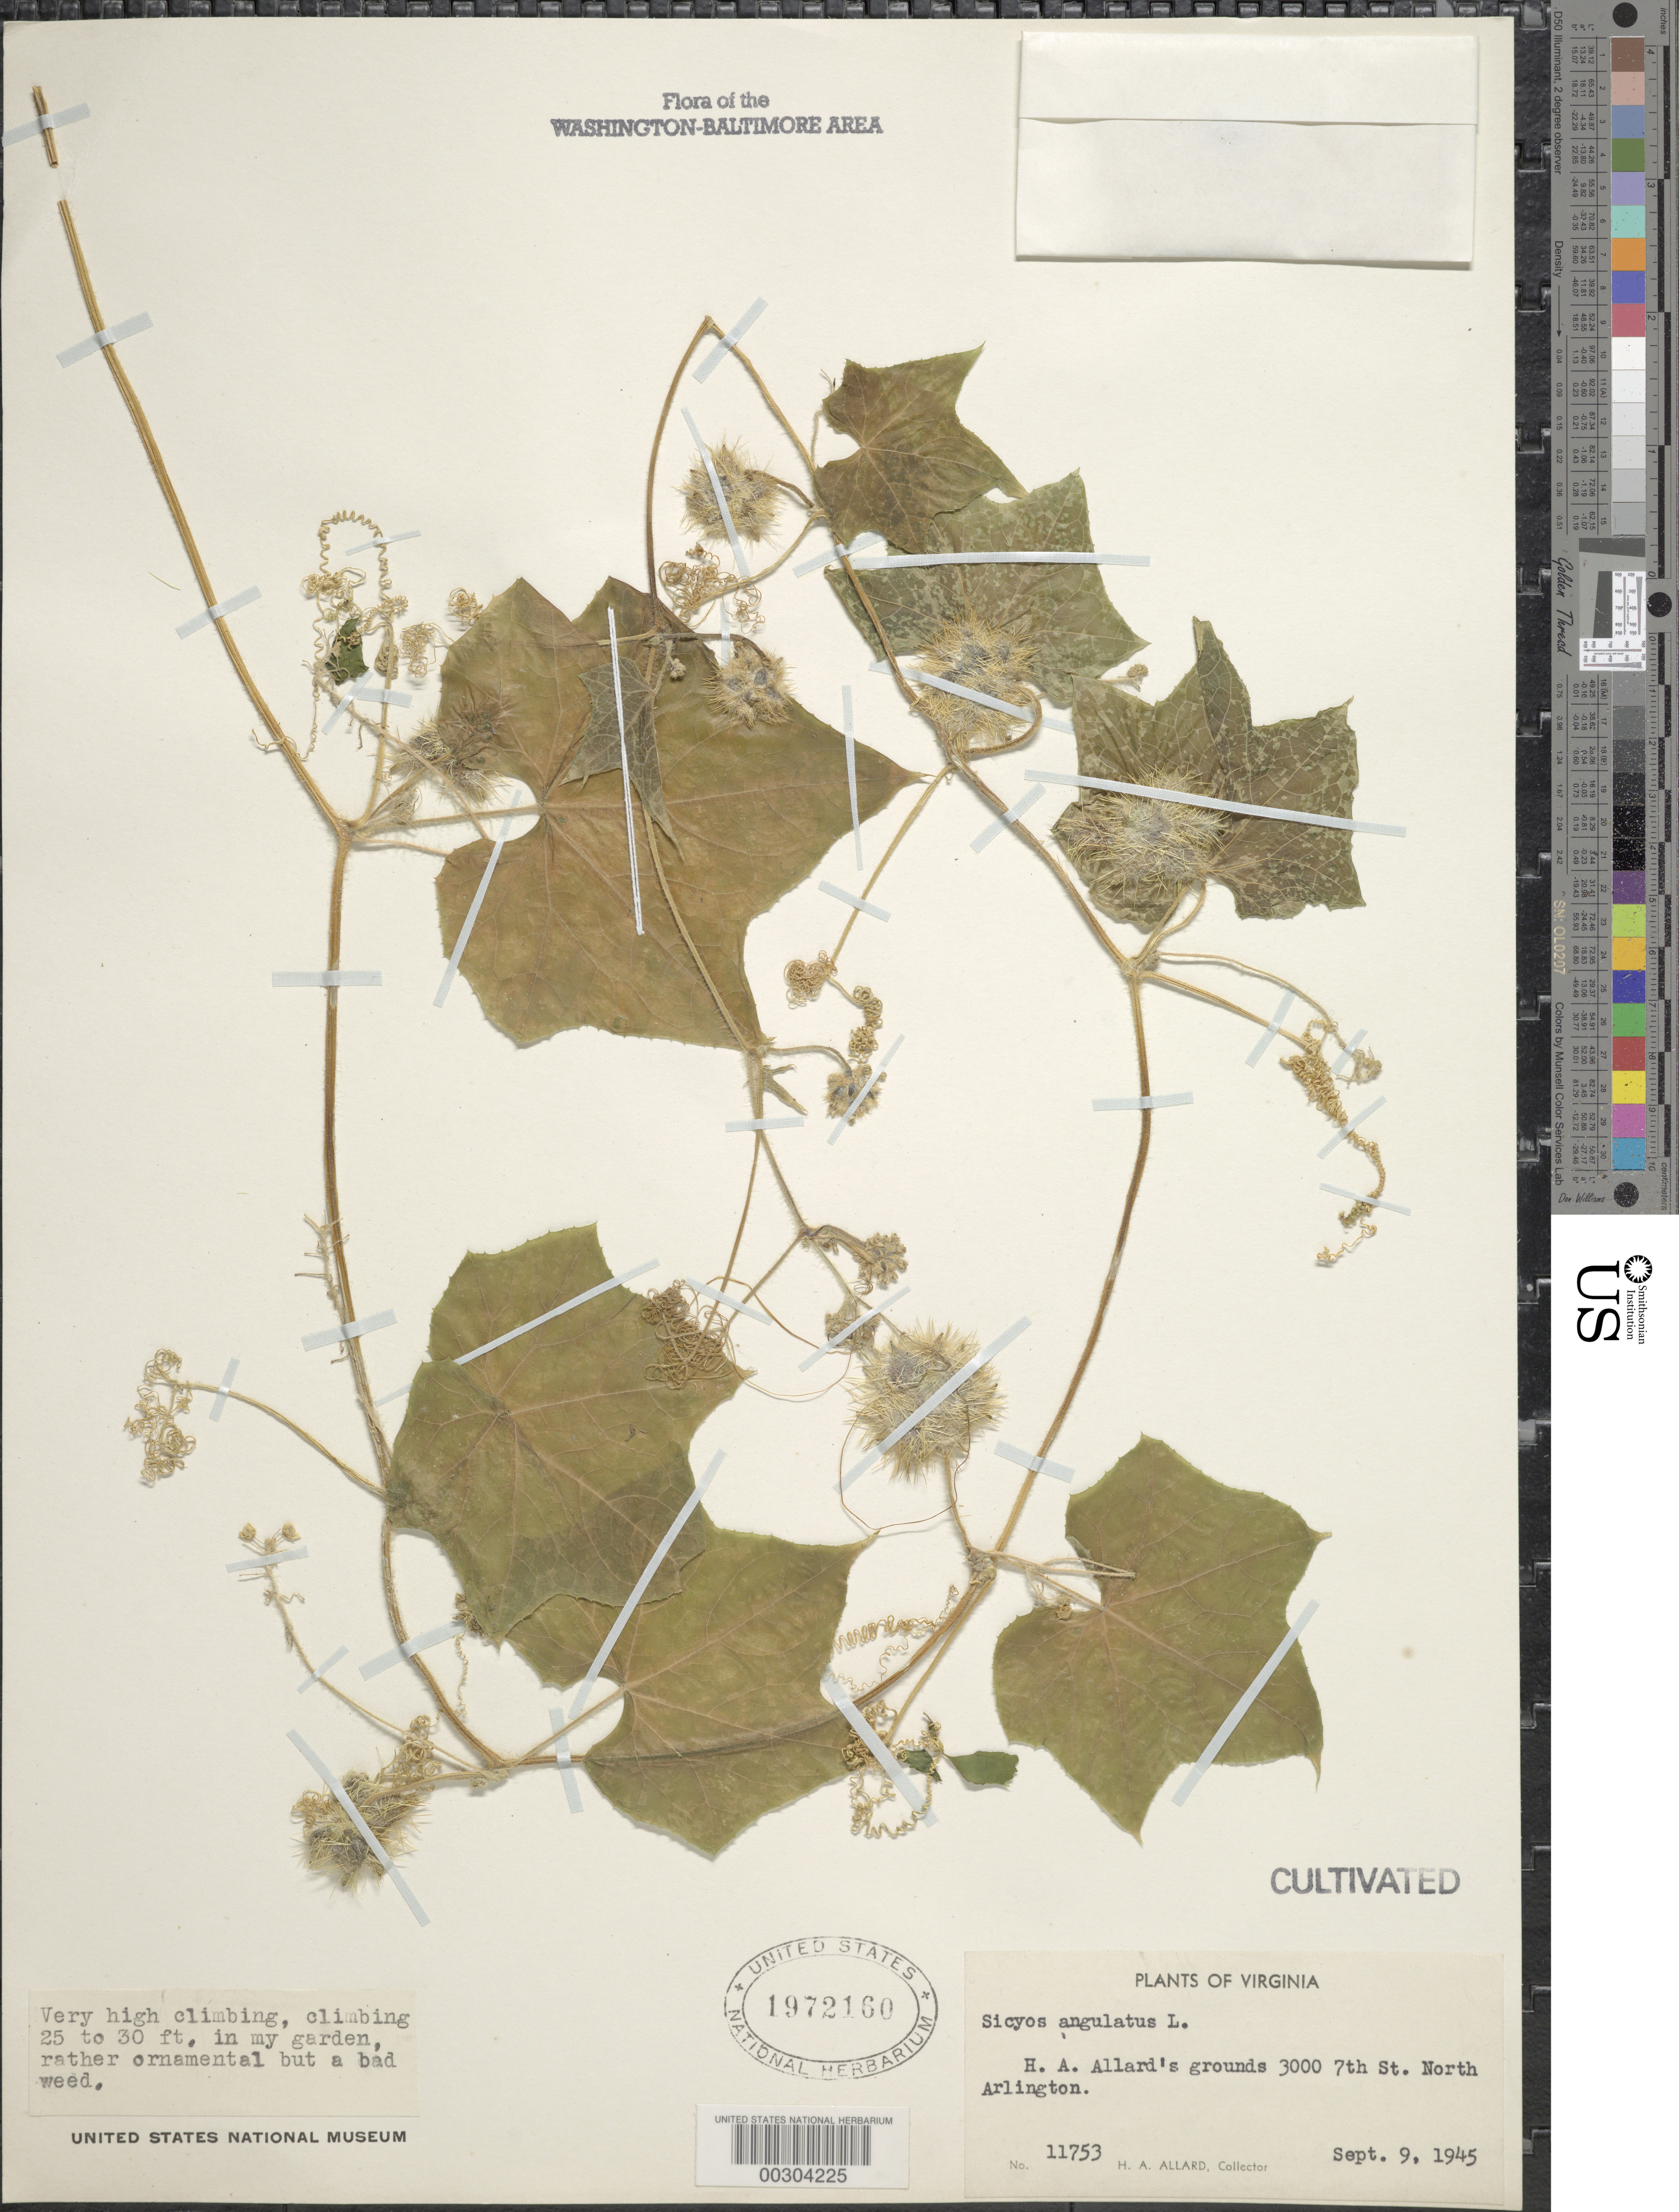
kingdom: Plantae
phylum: Tracheophyta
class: Magnoliopsida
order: Cucurbitales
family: Cucurbitaceae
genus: Sicyos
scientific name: Sicyos angulatus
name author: L.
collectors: H. A. Allard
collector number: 11753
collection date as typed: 09 Sep 1945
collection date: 1945-09-09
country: United States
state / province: Virginia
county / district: Arlington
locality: N Arlington, 3000 7th St, H.A. Allard's grounds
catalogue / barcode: US 1972160